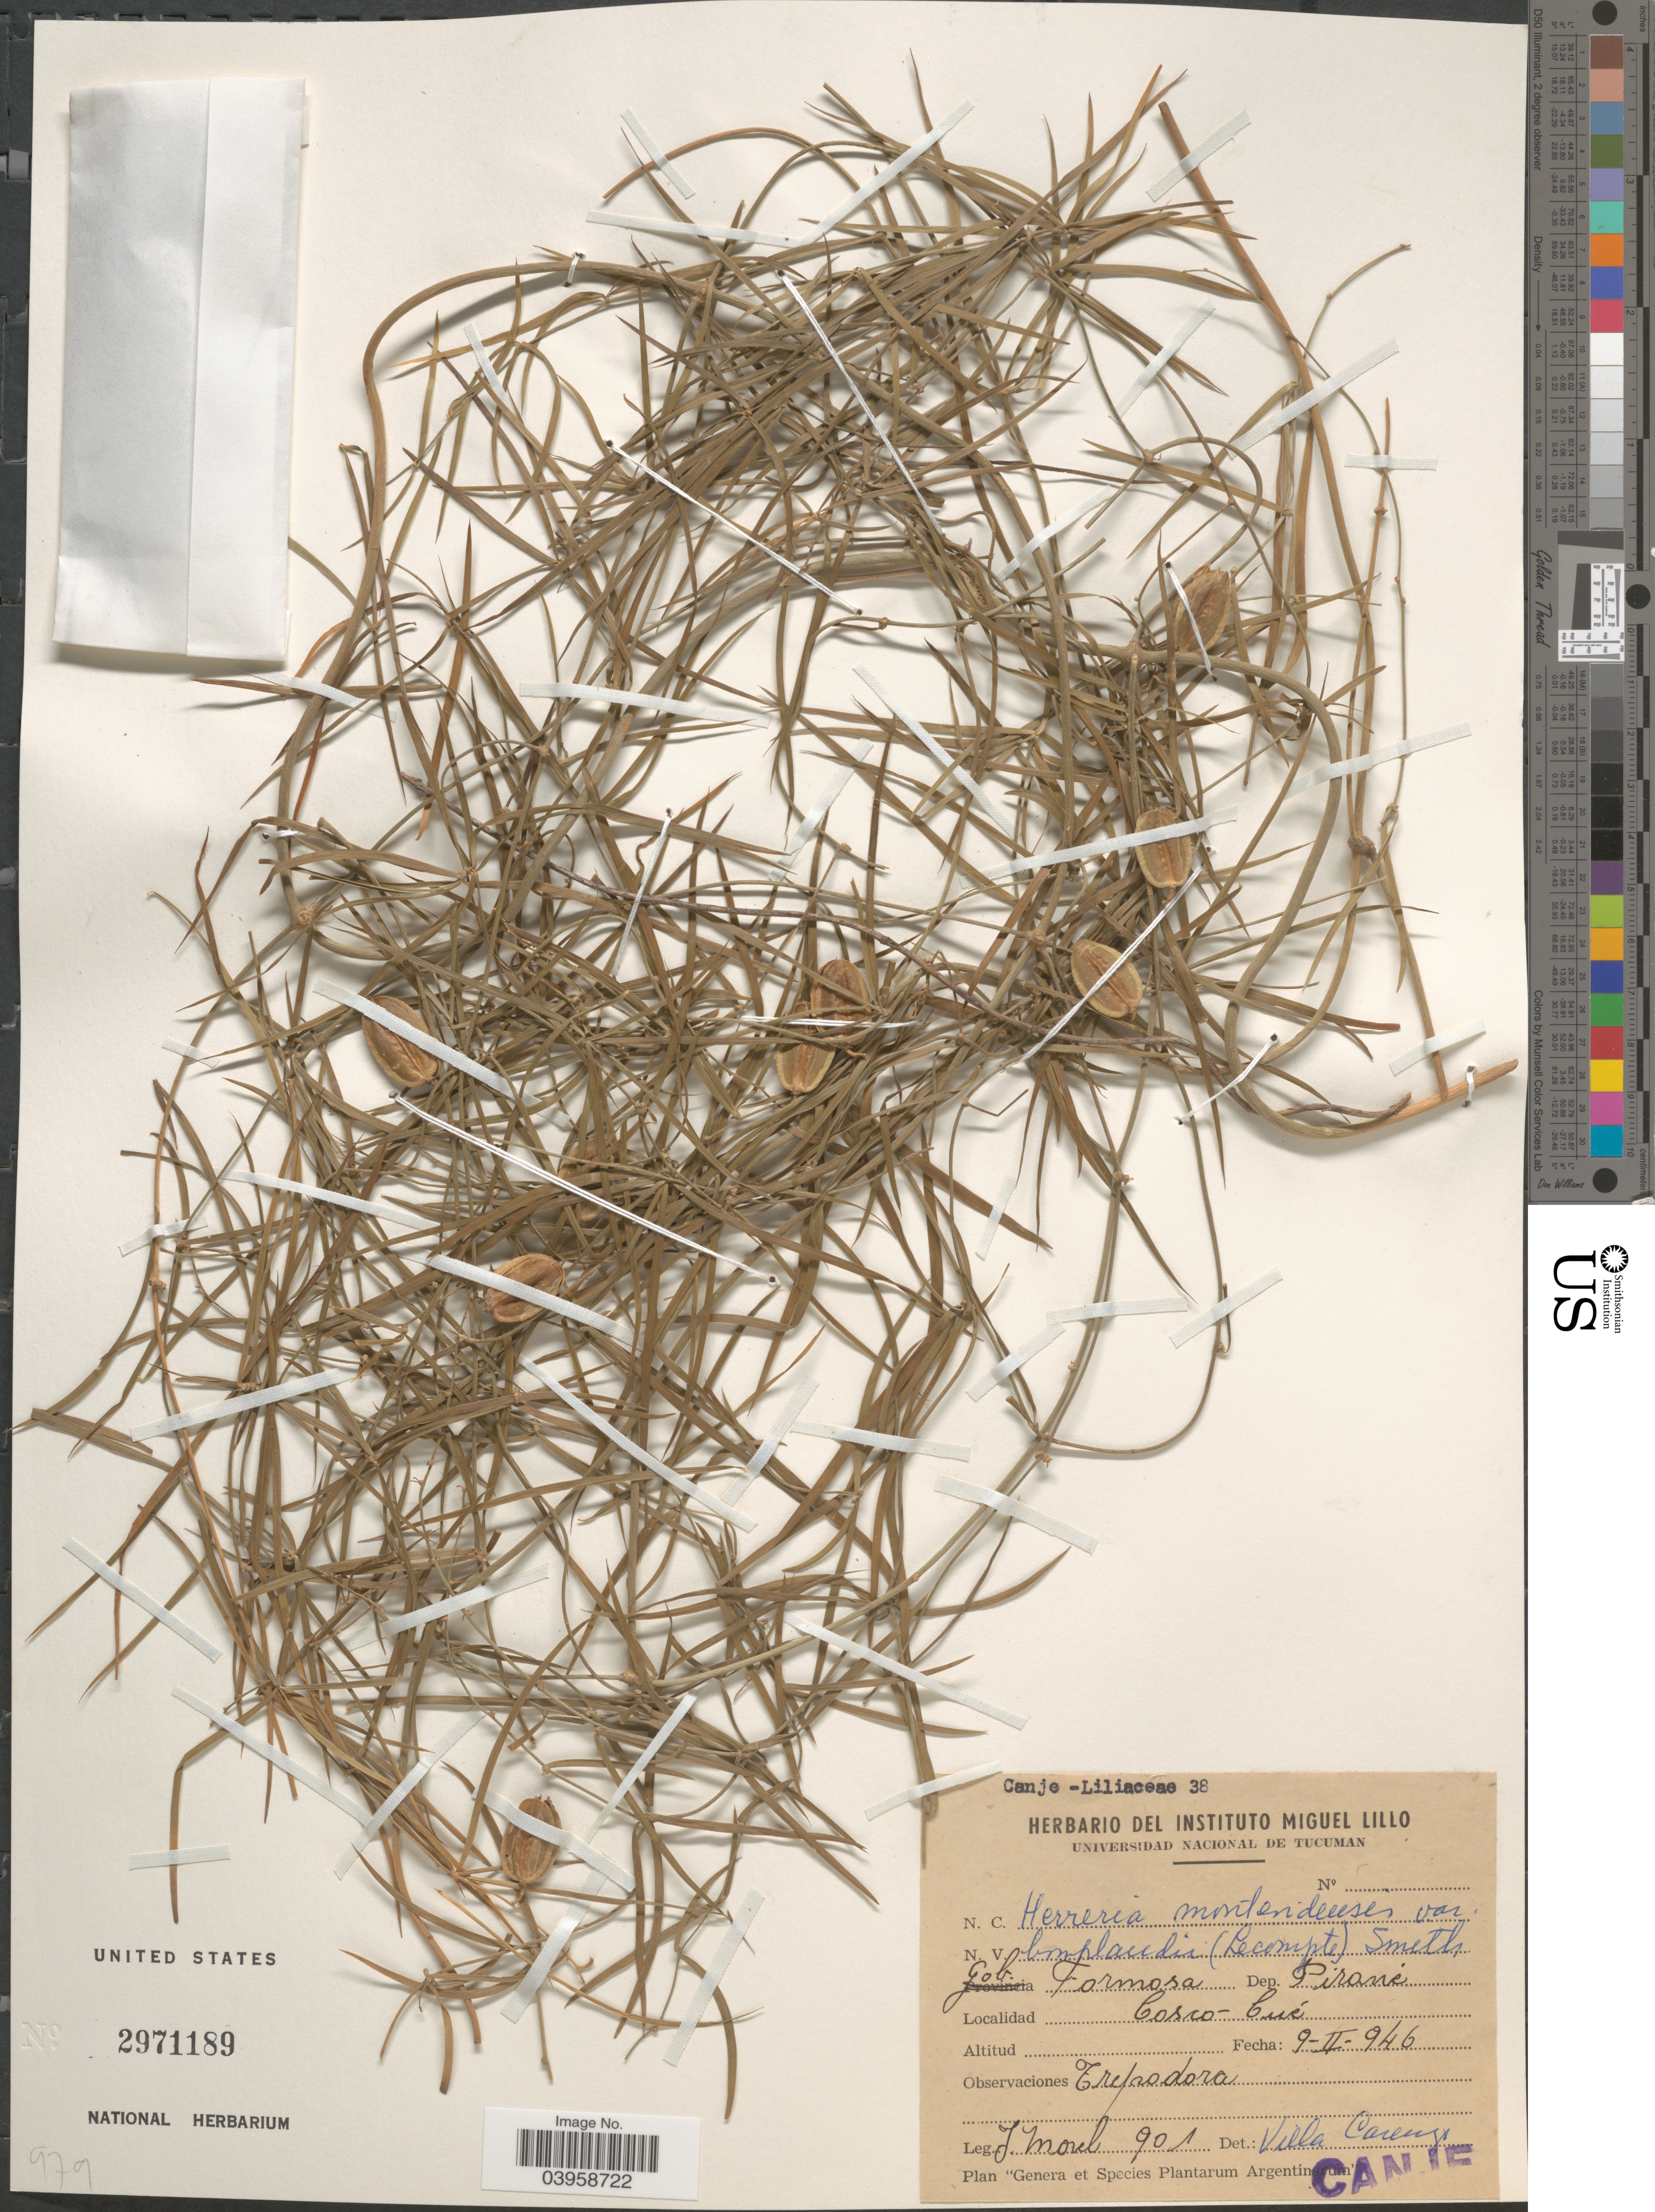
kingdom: Plantae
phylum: Tracheophyta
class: Liliopsida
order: Asparagales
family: Asparagaceae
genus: Herreria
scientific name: Herreria montevidensis var. bonplandii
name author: L.B. Sm.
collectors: J. Morel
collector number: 901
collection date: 1946-02-09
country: Argentina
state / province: Formosa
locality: Gob. Formosa. Dep. Pirané. Cosco-Cué.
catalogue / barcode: US 2971189